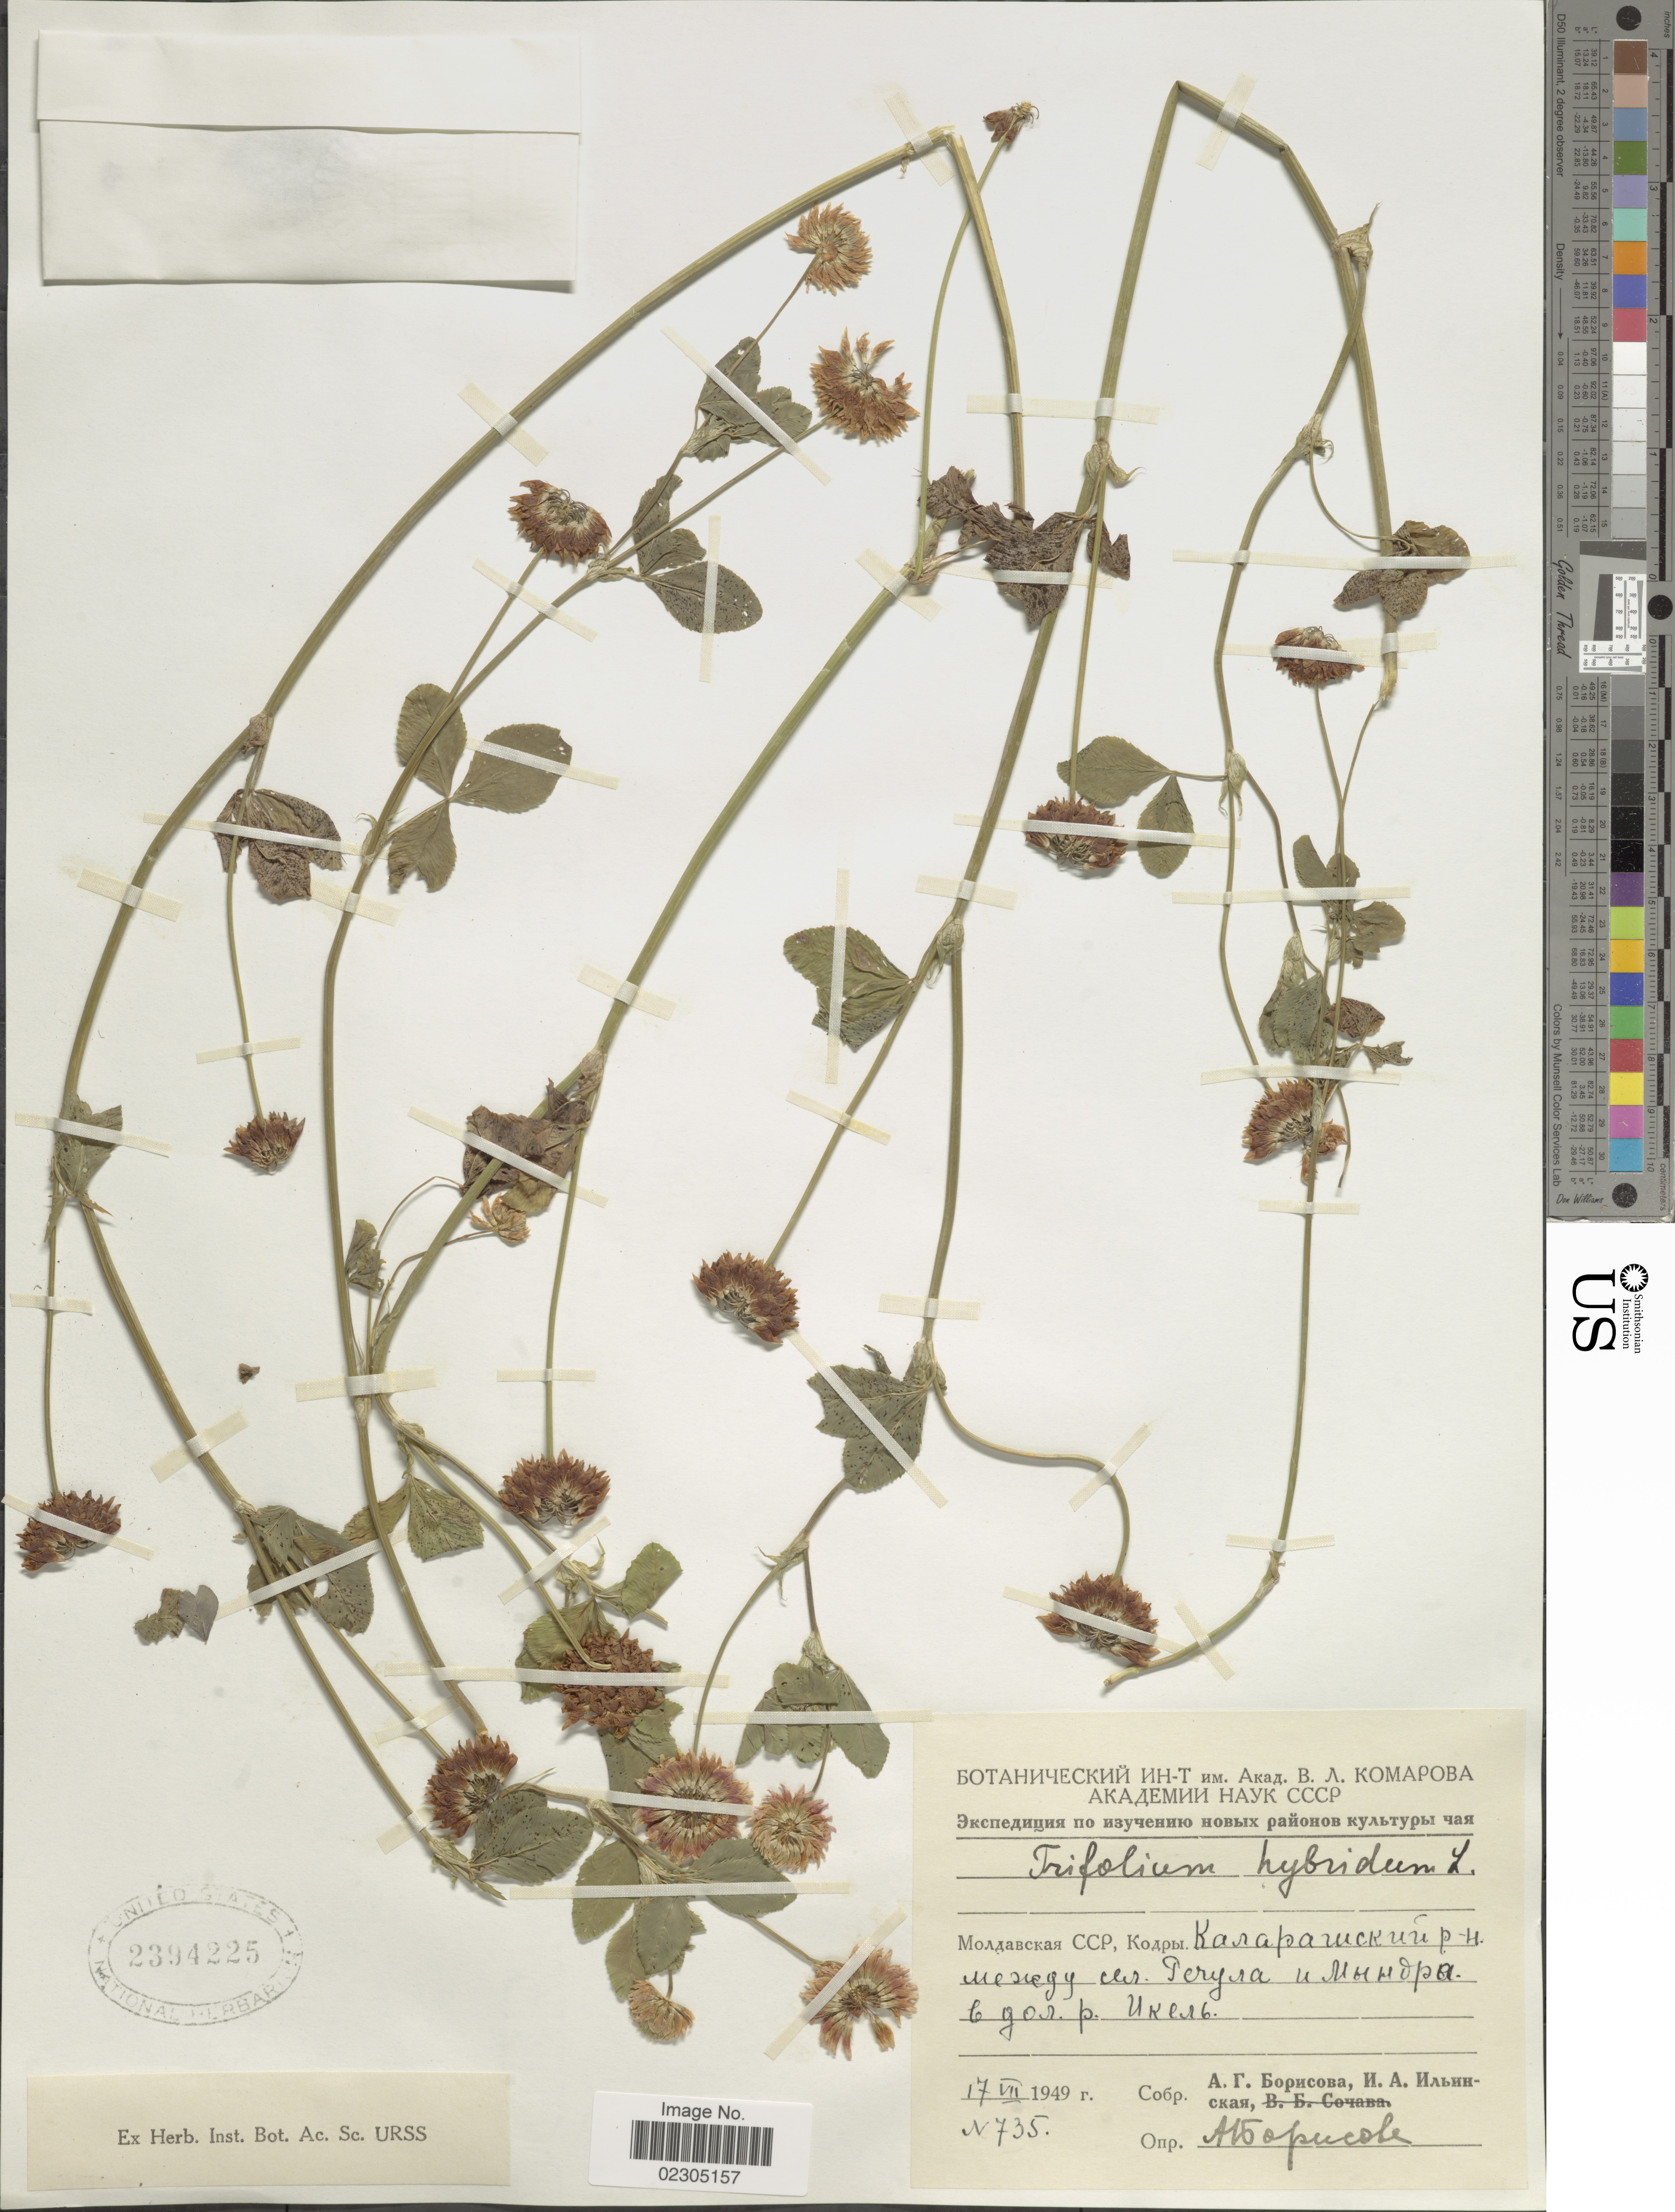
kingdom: Plantae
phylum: Tracheophyta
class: Magnoliopsida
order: Fabales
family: Fabaceae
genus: Trifolium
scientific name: Trifolium hybridum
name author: L.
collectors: A. Borisova & J. Iljinskaja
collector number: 735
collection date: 1949-07-17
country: Moldova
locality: Kodry, Kalashansky rayon, between villages Rechula and Myndra in valley of river Ikel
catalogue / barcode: US 2394225